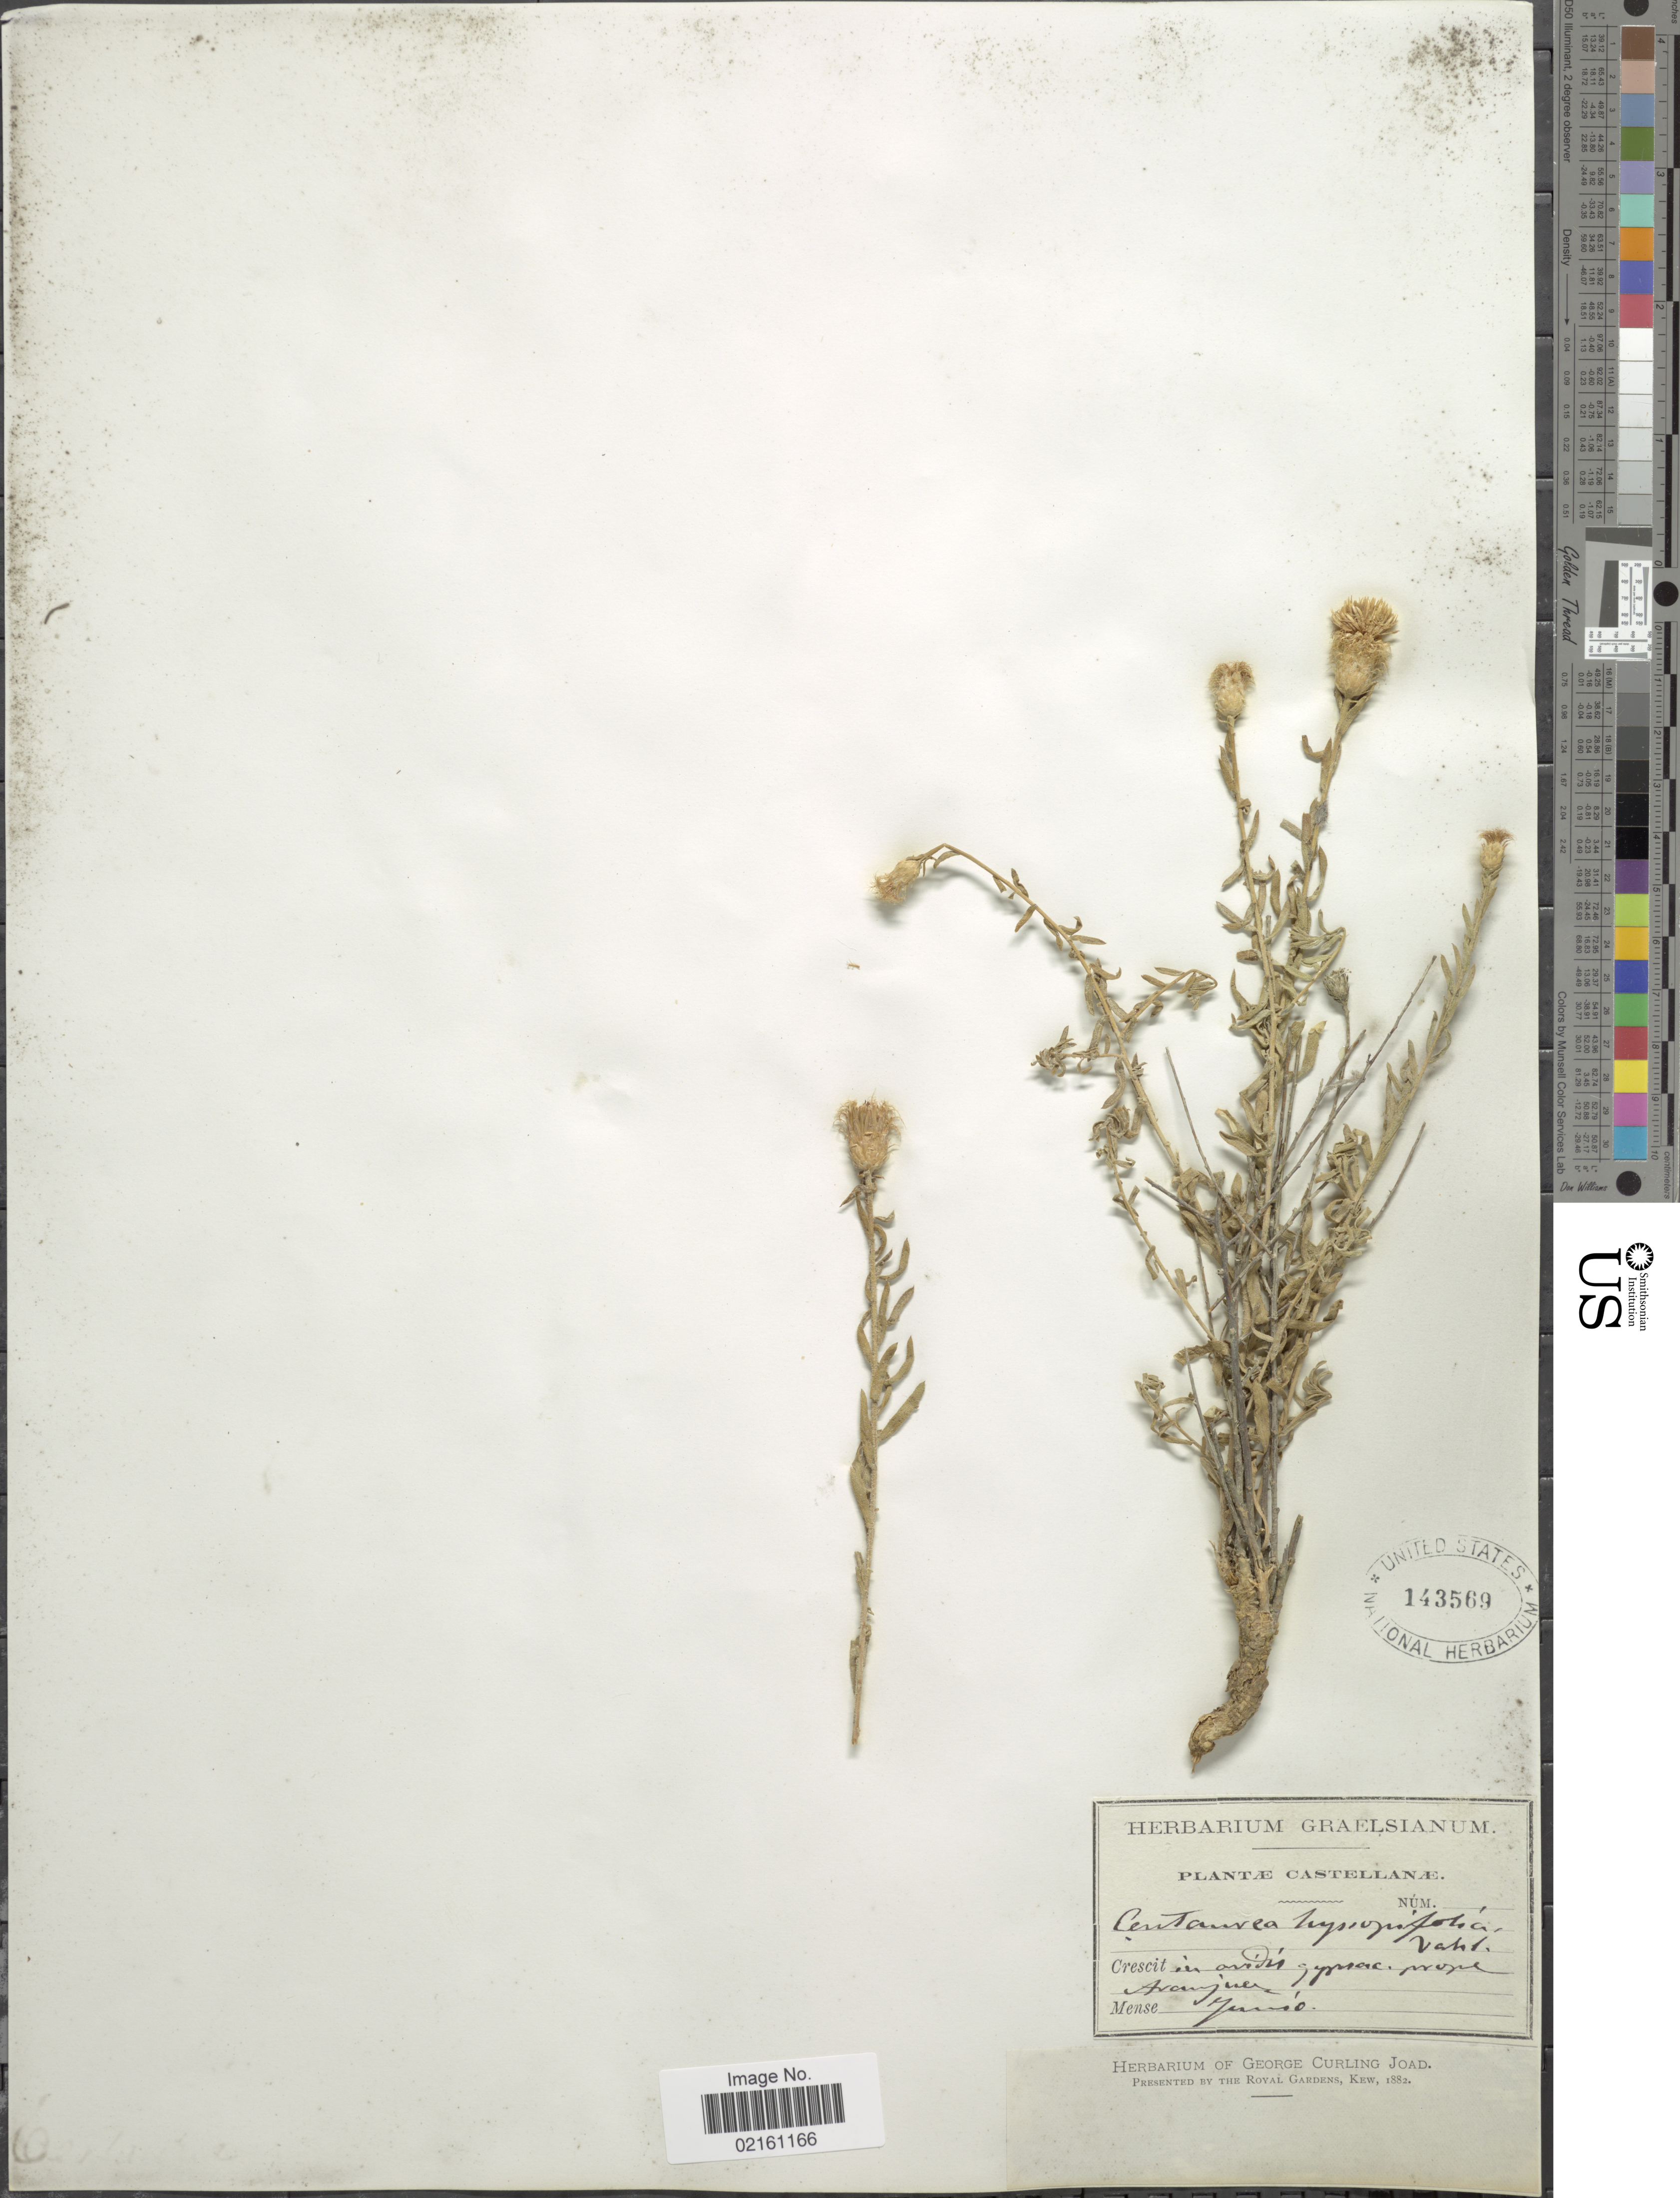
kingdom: Plantae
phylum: Tracheophyta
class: Magnoliopsida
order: Asterales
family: Asteraceae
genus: Centaurea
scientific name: Centaurea hyssopifolia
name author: Vahl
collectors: -- Castellanos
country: Spain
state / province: Madrid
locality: Prope Aranjuez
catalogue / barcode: US 143569